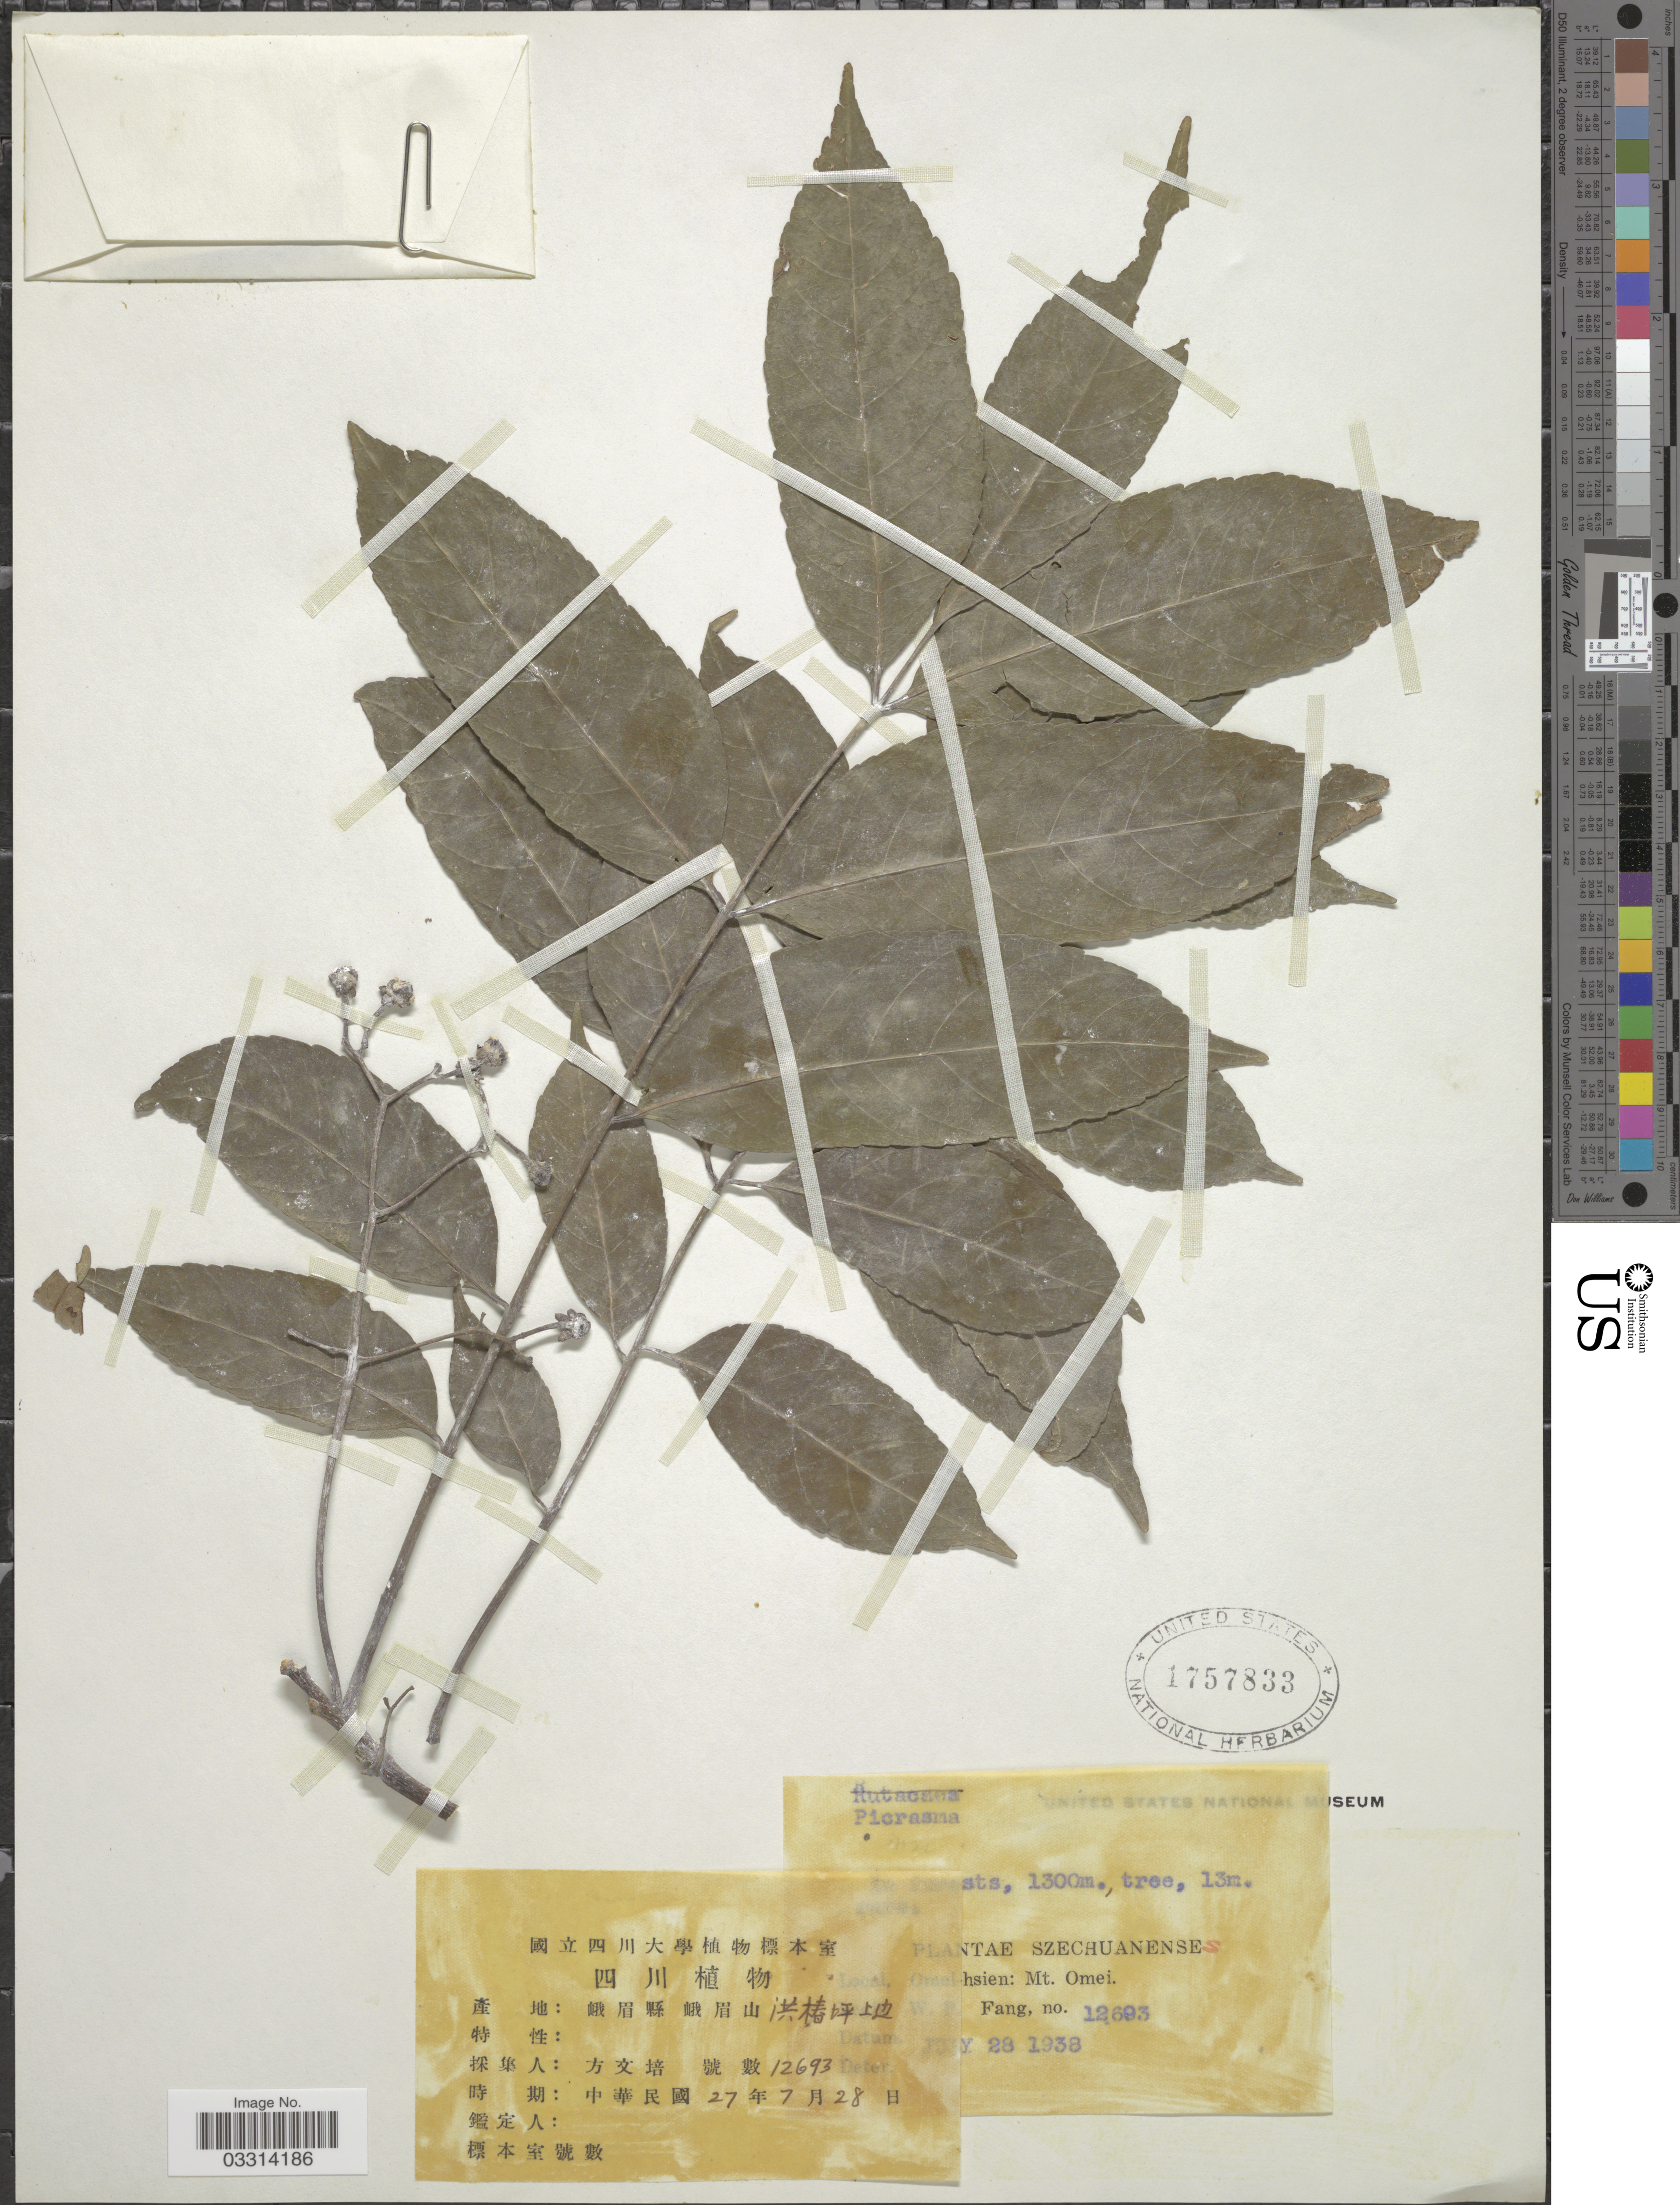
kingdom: Plantae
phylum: Tracheophyta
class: Magnoliopsida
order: Sapindales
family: Simaroubaceae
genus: Picrasma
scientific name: Picrasma sp.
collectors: W. P. Fang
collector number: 12693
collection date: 1938-07-28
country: China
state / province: Sichuan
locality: Szechuanenses. Omei-hsien: Mt. Omei.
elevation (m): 1300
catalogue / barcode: US 1757833